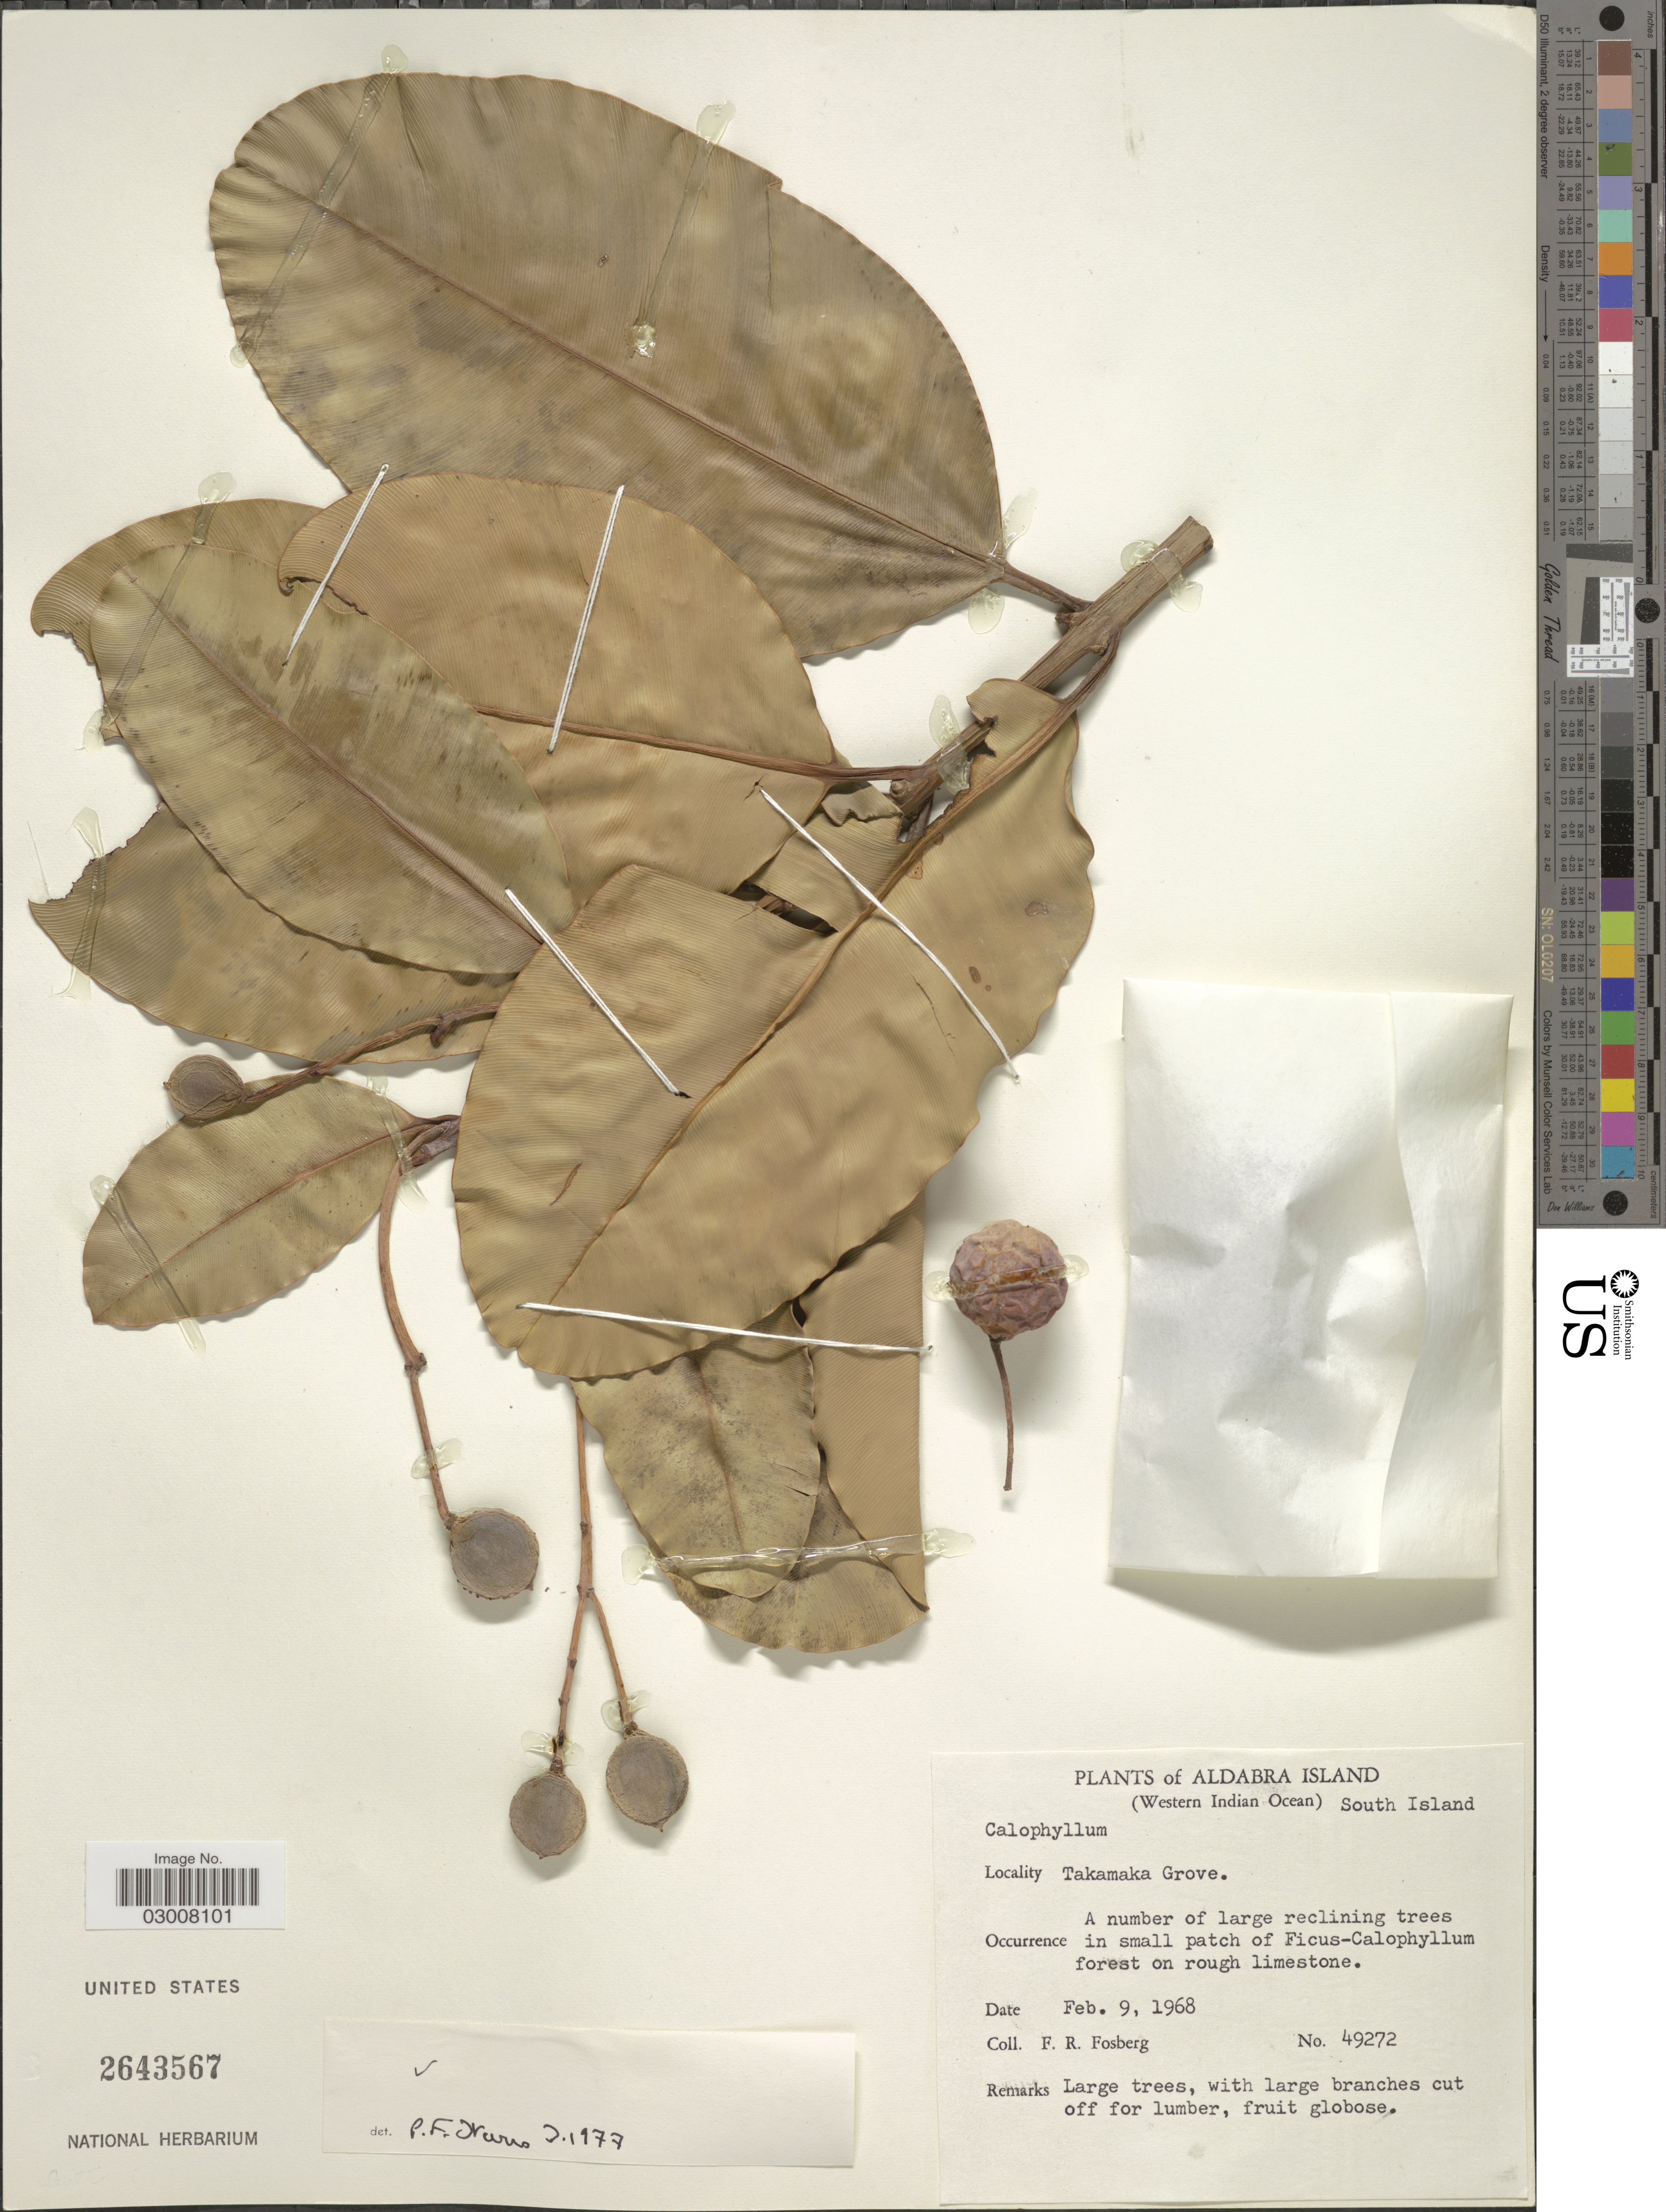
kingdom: Plantae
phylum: Tracheophyta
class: Magnoliopsida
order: Malpighiales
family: Calophyllaceae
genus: Calophyllum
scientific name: Calophyllum inophyllum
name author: L.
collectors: F. R. Fosberg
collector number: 49272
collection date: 1968-02-09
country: Seychelles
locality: Aldabra Island (Western Indian Ocean) South Island, Takamaka Grove.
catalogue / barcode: US 2643567